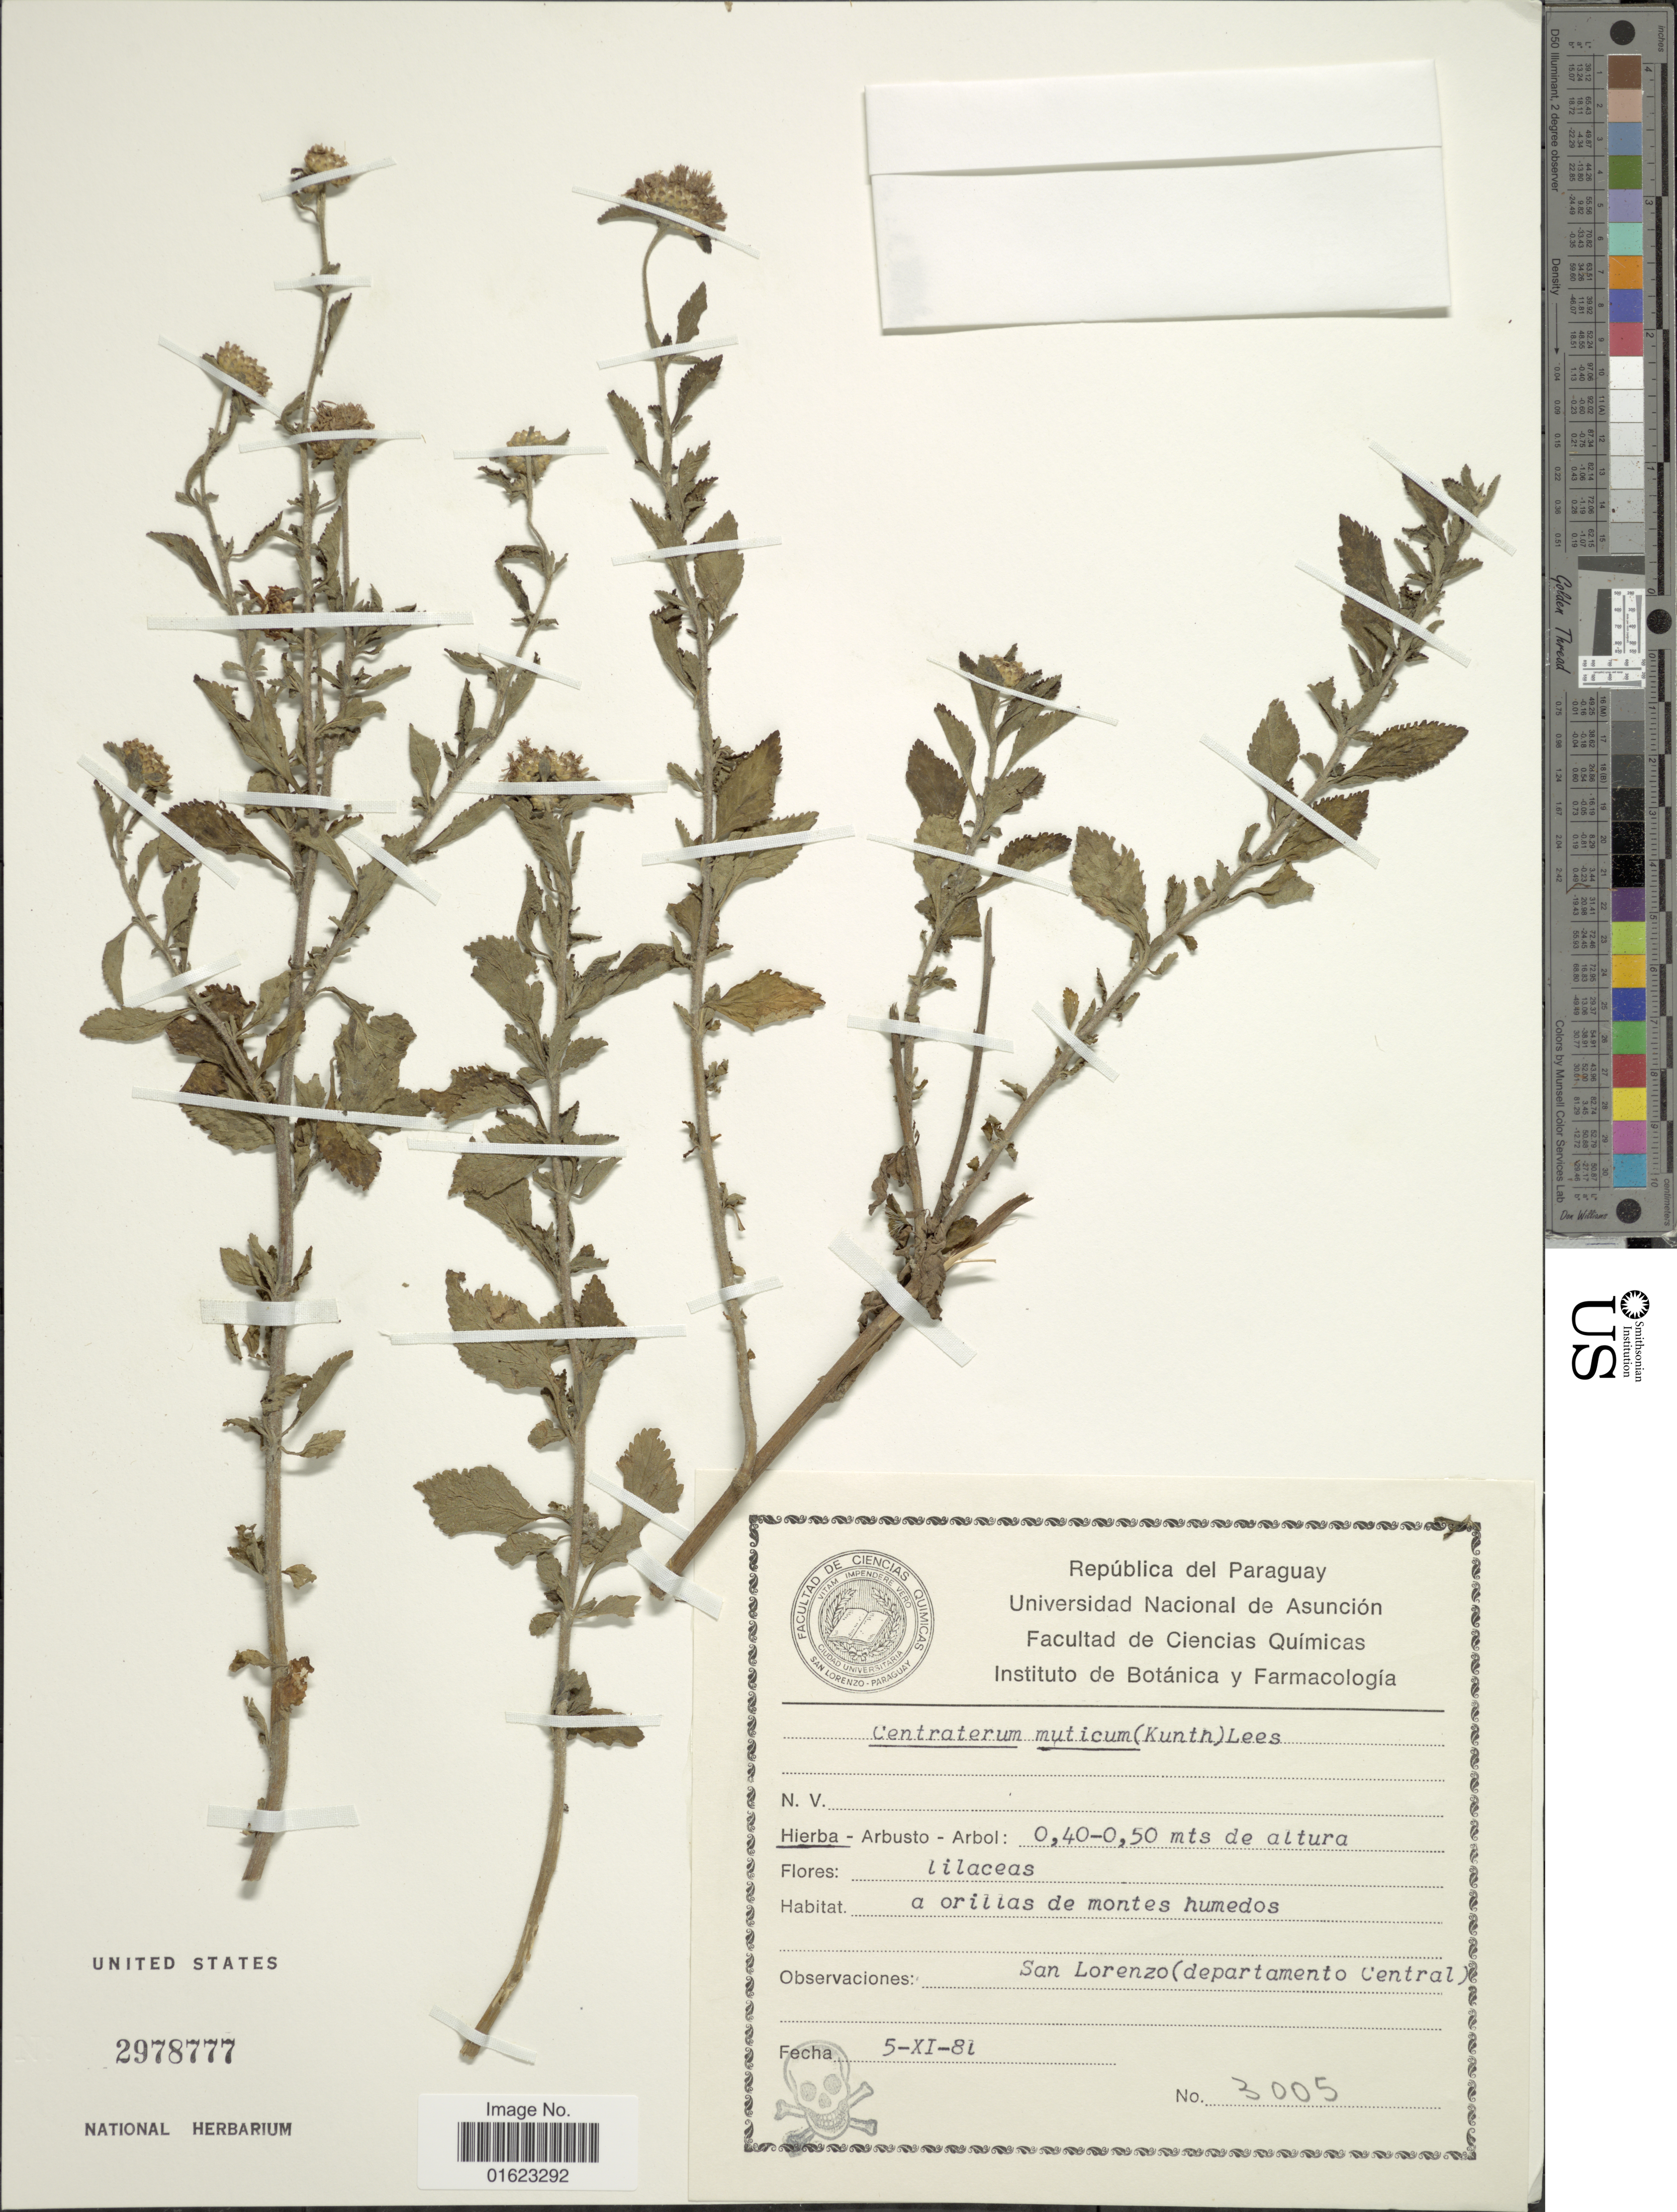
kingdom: Plantae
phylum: Tracheophyta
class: Magnoliopsida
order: Asterales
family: Asteraceae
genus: Centratherum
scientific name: Centratherum punctatum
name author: Cass.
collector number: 3005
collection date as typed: Transcribed d/m/y: 5/11/81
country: Puerto Rico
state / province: San Lorenzo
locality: San Lorenzo (departamento Central).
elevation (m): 0.4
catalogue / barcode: US 2978777